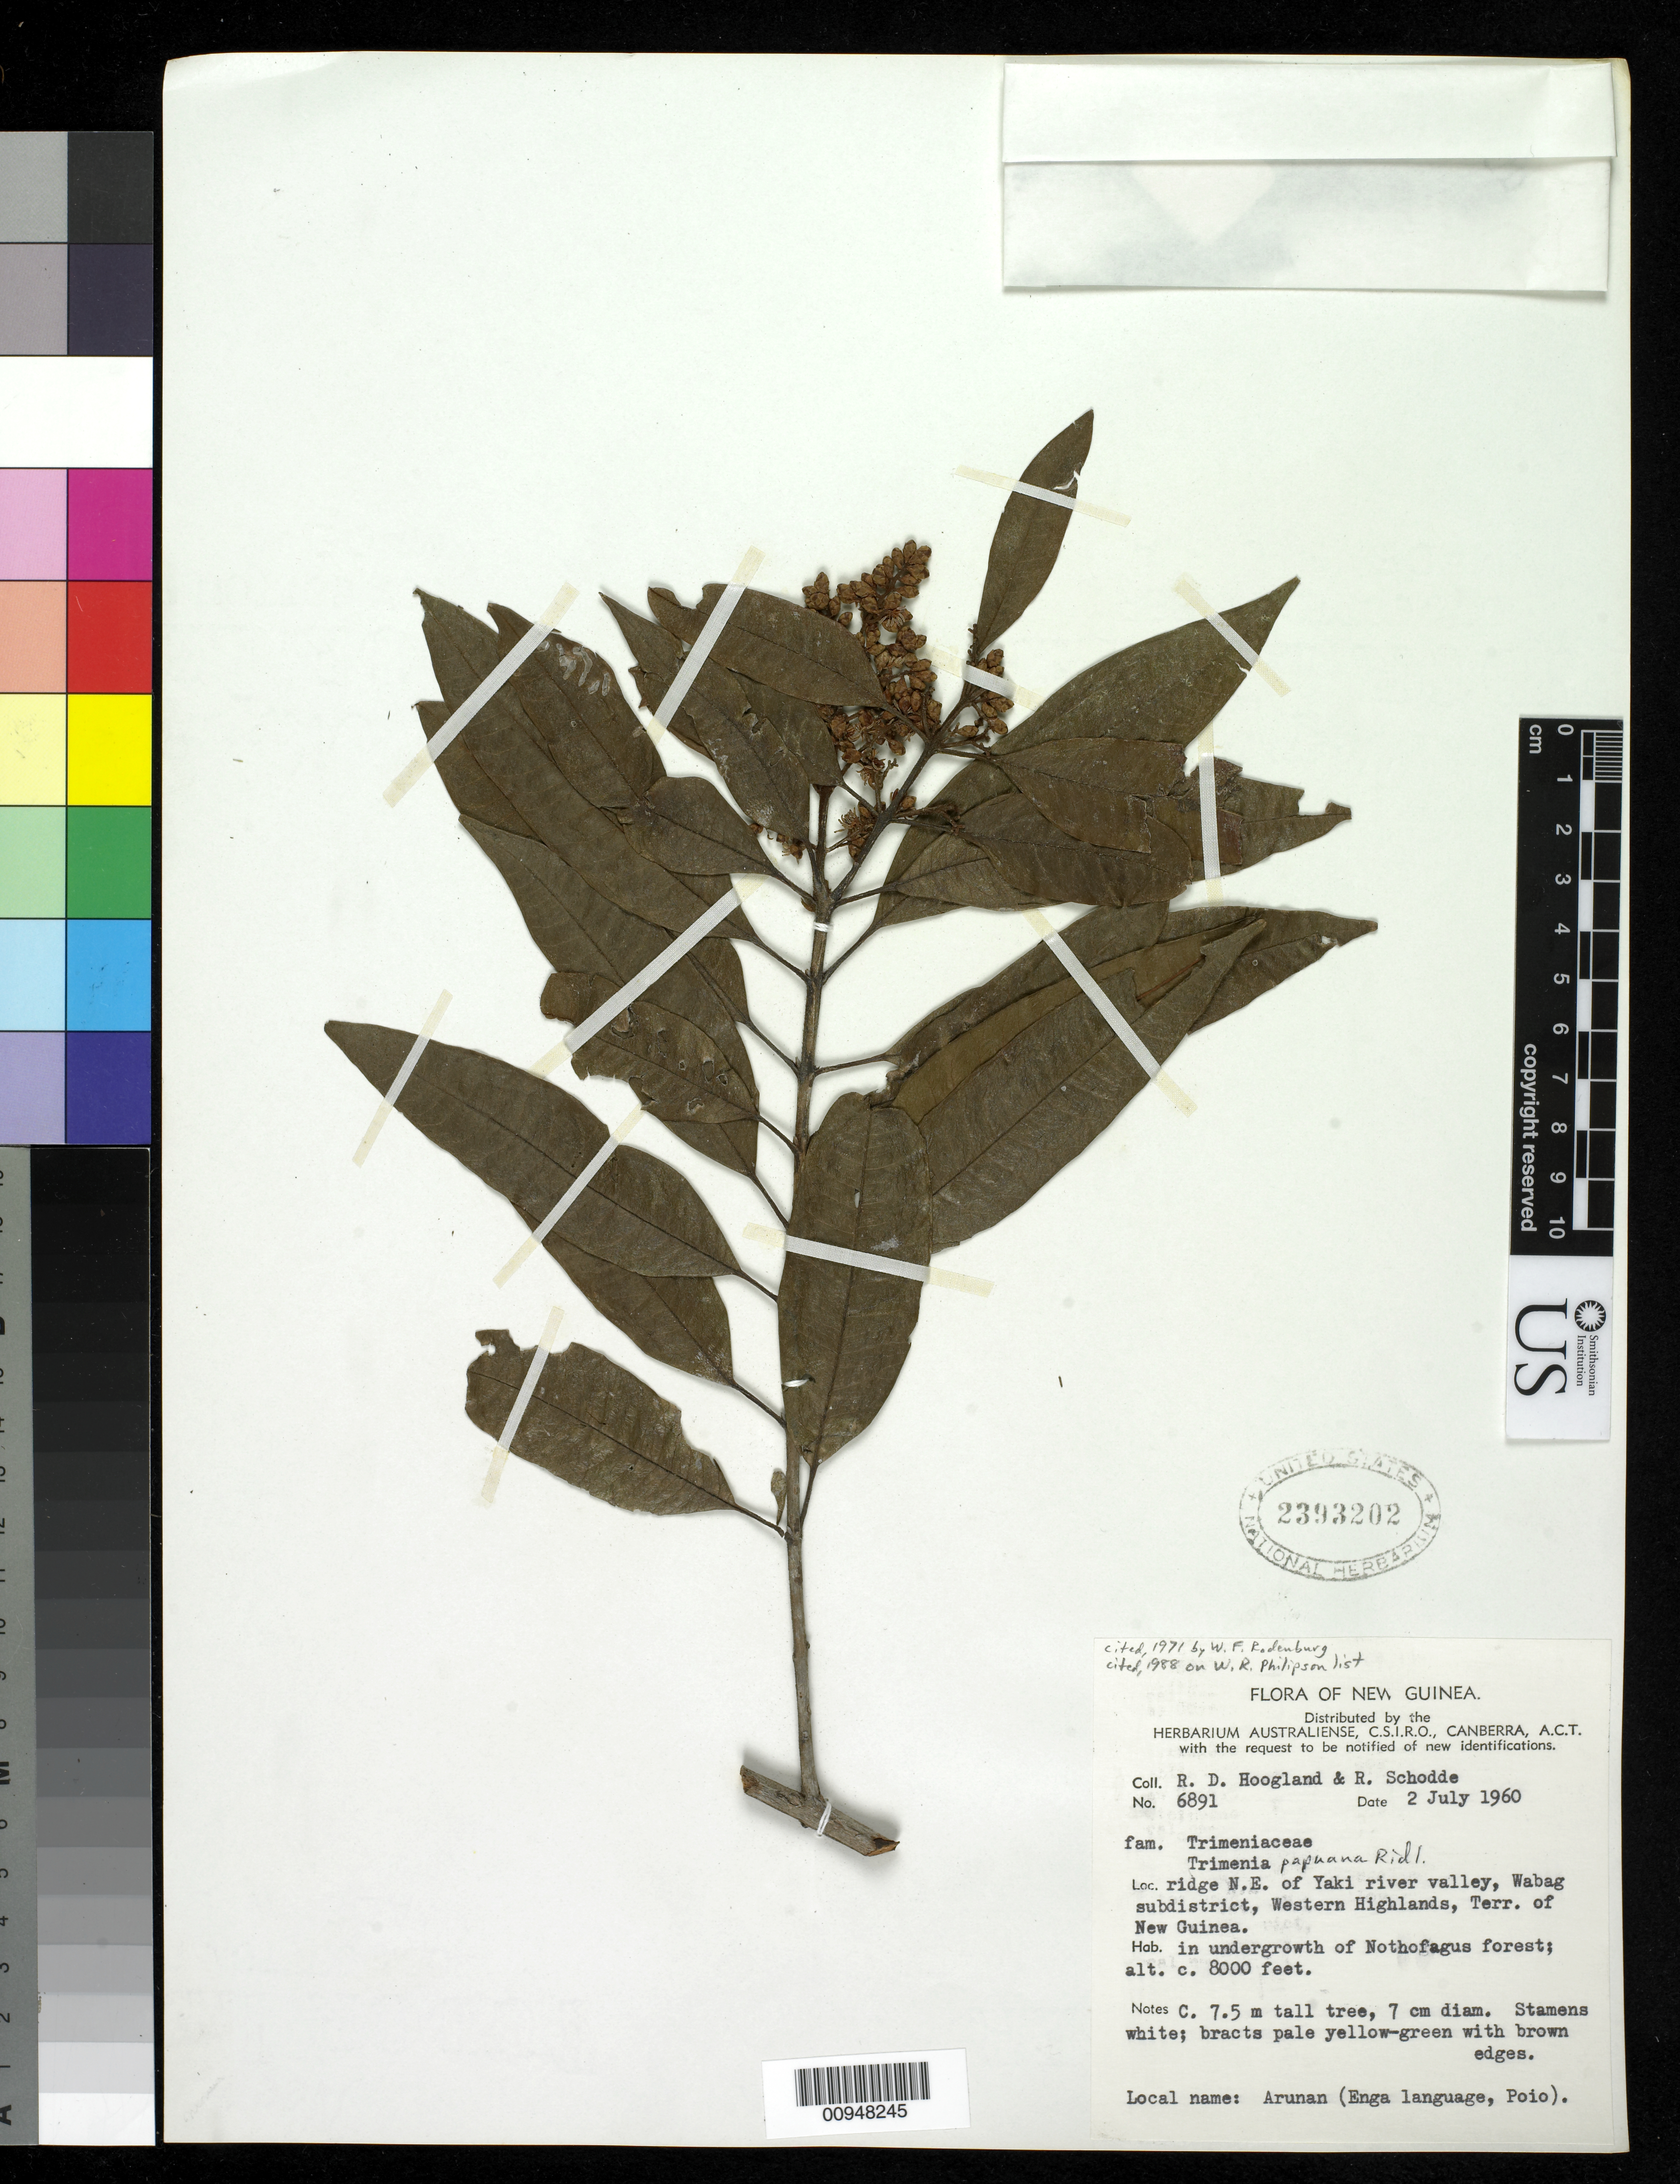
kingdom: Plantae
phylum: Tracheophyta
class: Magnoliopsida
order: Austrobaileyales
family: Trimeniaceae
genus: Trimenia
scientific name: Trimenia papuana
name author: Ridl.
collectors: R. D. Hoogland & R. Schodde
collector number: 6891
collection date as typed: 02 Jul 1960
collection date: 1960-07-02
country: Papua New Guinea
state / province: Enga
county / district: Wabag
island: New Guinea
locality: Ridge NE of Yaki River valley.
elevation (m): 2438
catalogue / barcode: US 2393202